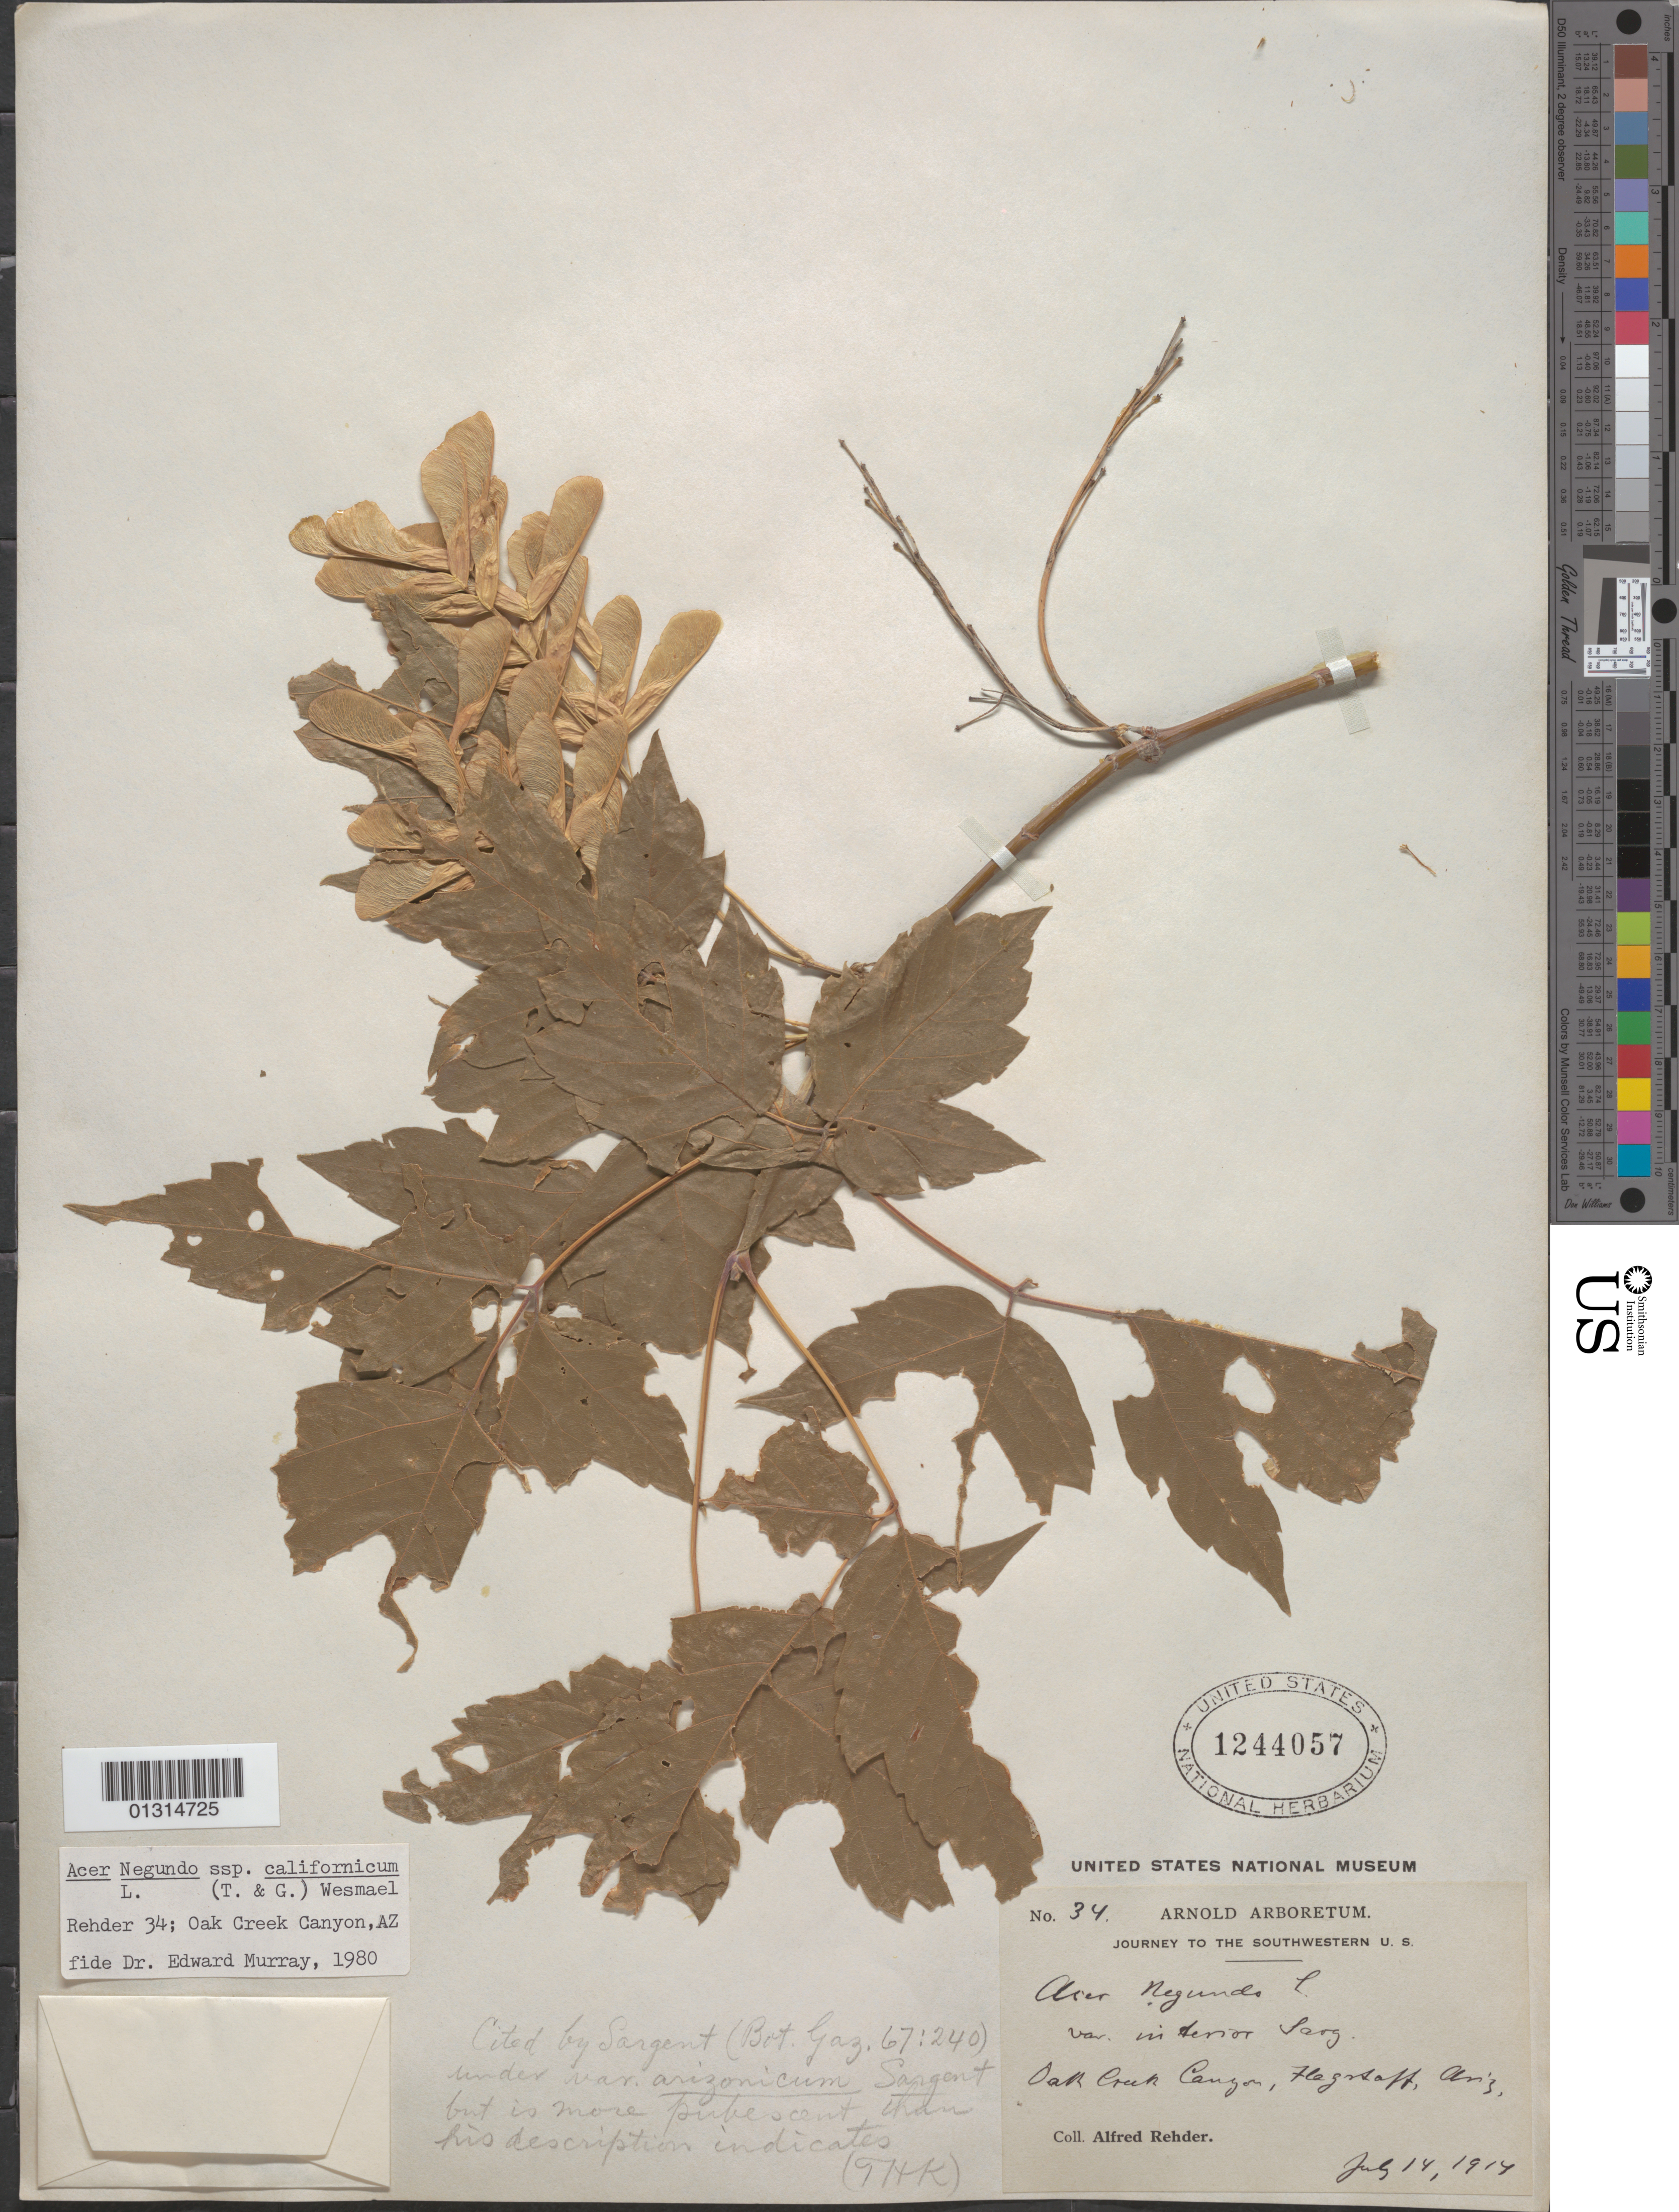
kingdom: Plantae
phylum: Tracheophyta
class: Magnoliopsida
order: Sapindales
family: Sapindaceae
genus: Acer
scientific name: Acer negundo subsp. californicum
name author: (Torr. & A. Gray) Wesm.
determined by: Murray, Edward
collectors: A. Rehder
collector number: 34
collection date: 1914-07-14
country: United States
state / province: Arizona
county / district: Coconino County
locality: Flagstaff, Oak Creek Canyon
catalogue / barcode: US 1244057